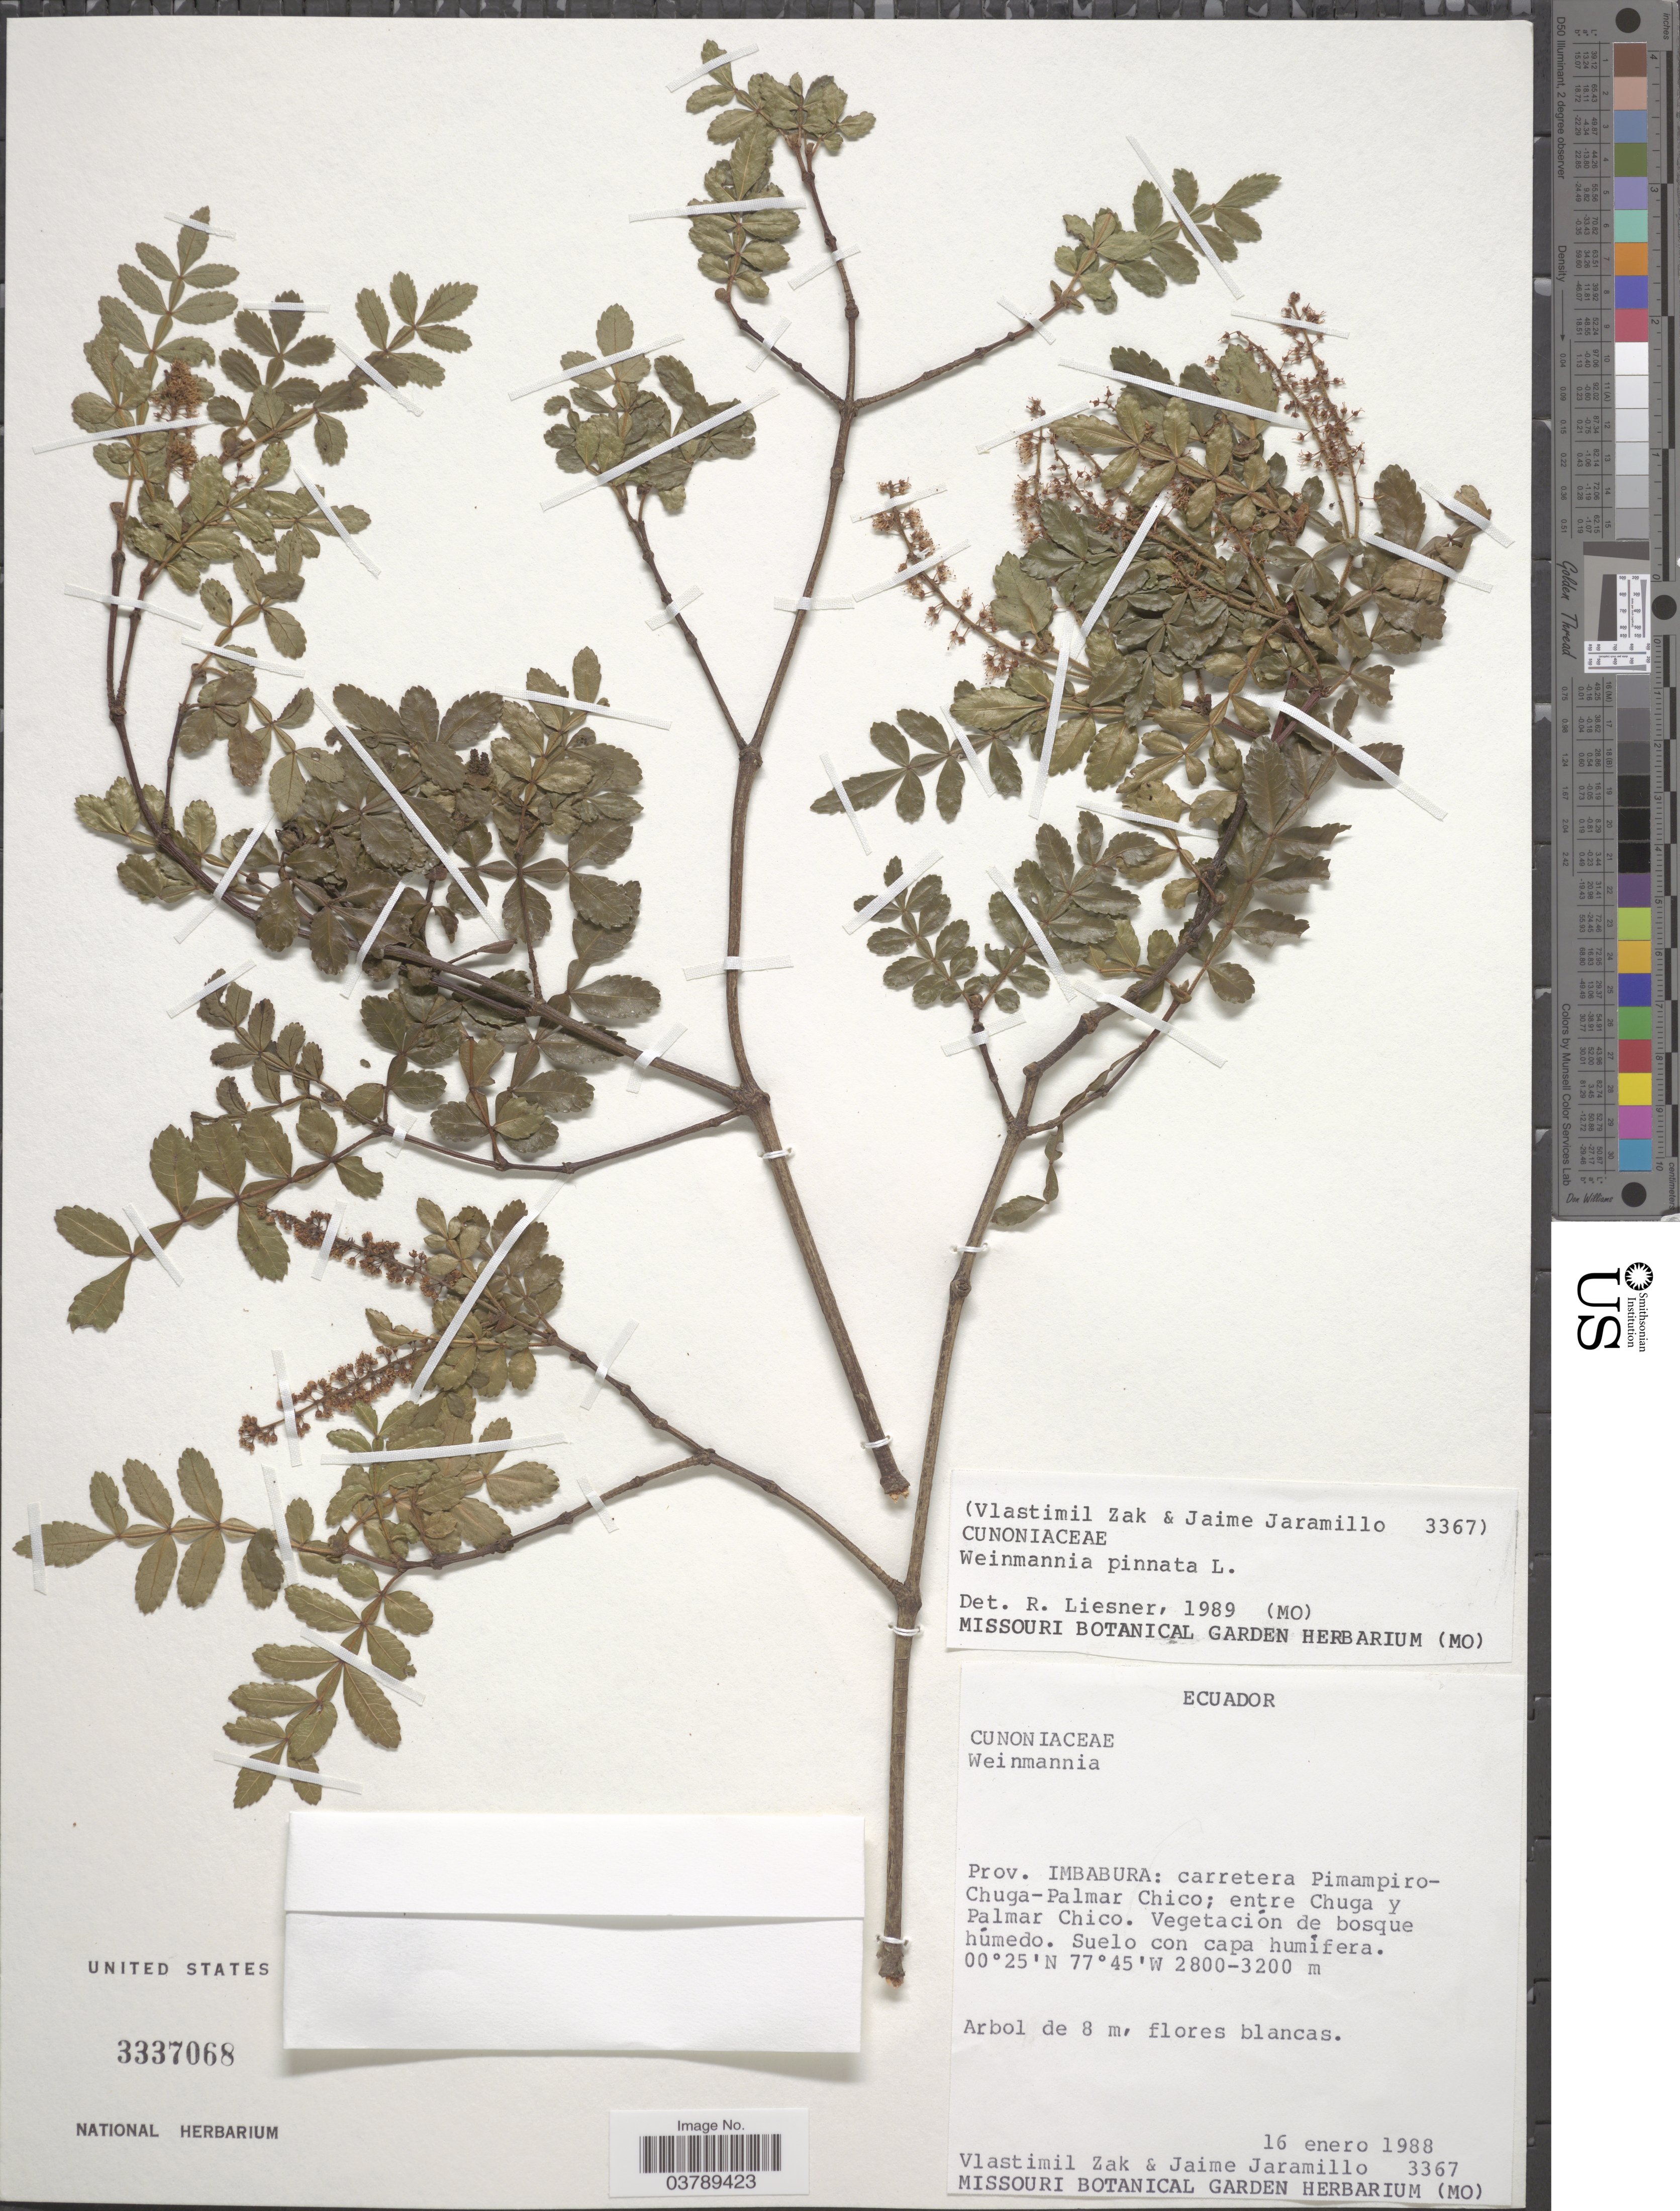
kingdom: Plantae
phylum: Tracheophyta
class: Magnoliopsida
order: Oxalidales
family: Cunoniaceae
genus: Weinmannia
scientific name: Weinmannia pinnata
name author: L.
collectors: V. Zak & J. Jaramillo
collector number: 3367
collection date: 1988-01-16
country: Ecuador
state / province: Imbabura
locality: Carretera Pimampiro-Chuga-Palmar Chico; entre Chuga y Palmar Chico.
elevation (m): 2800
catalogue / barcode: US 3337068